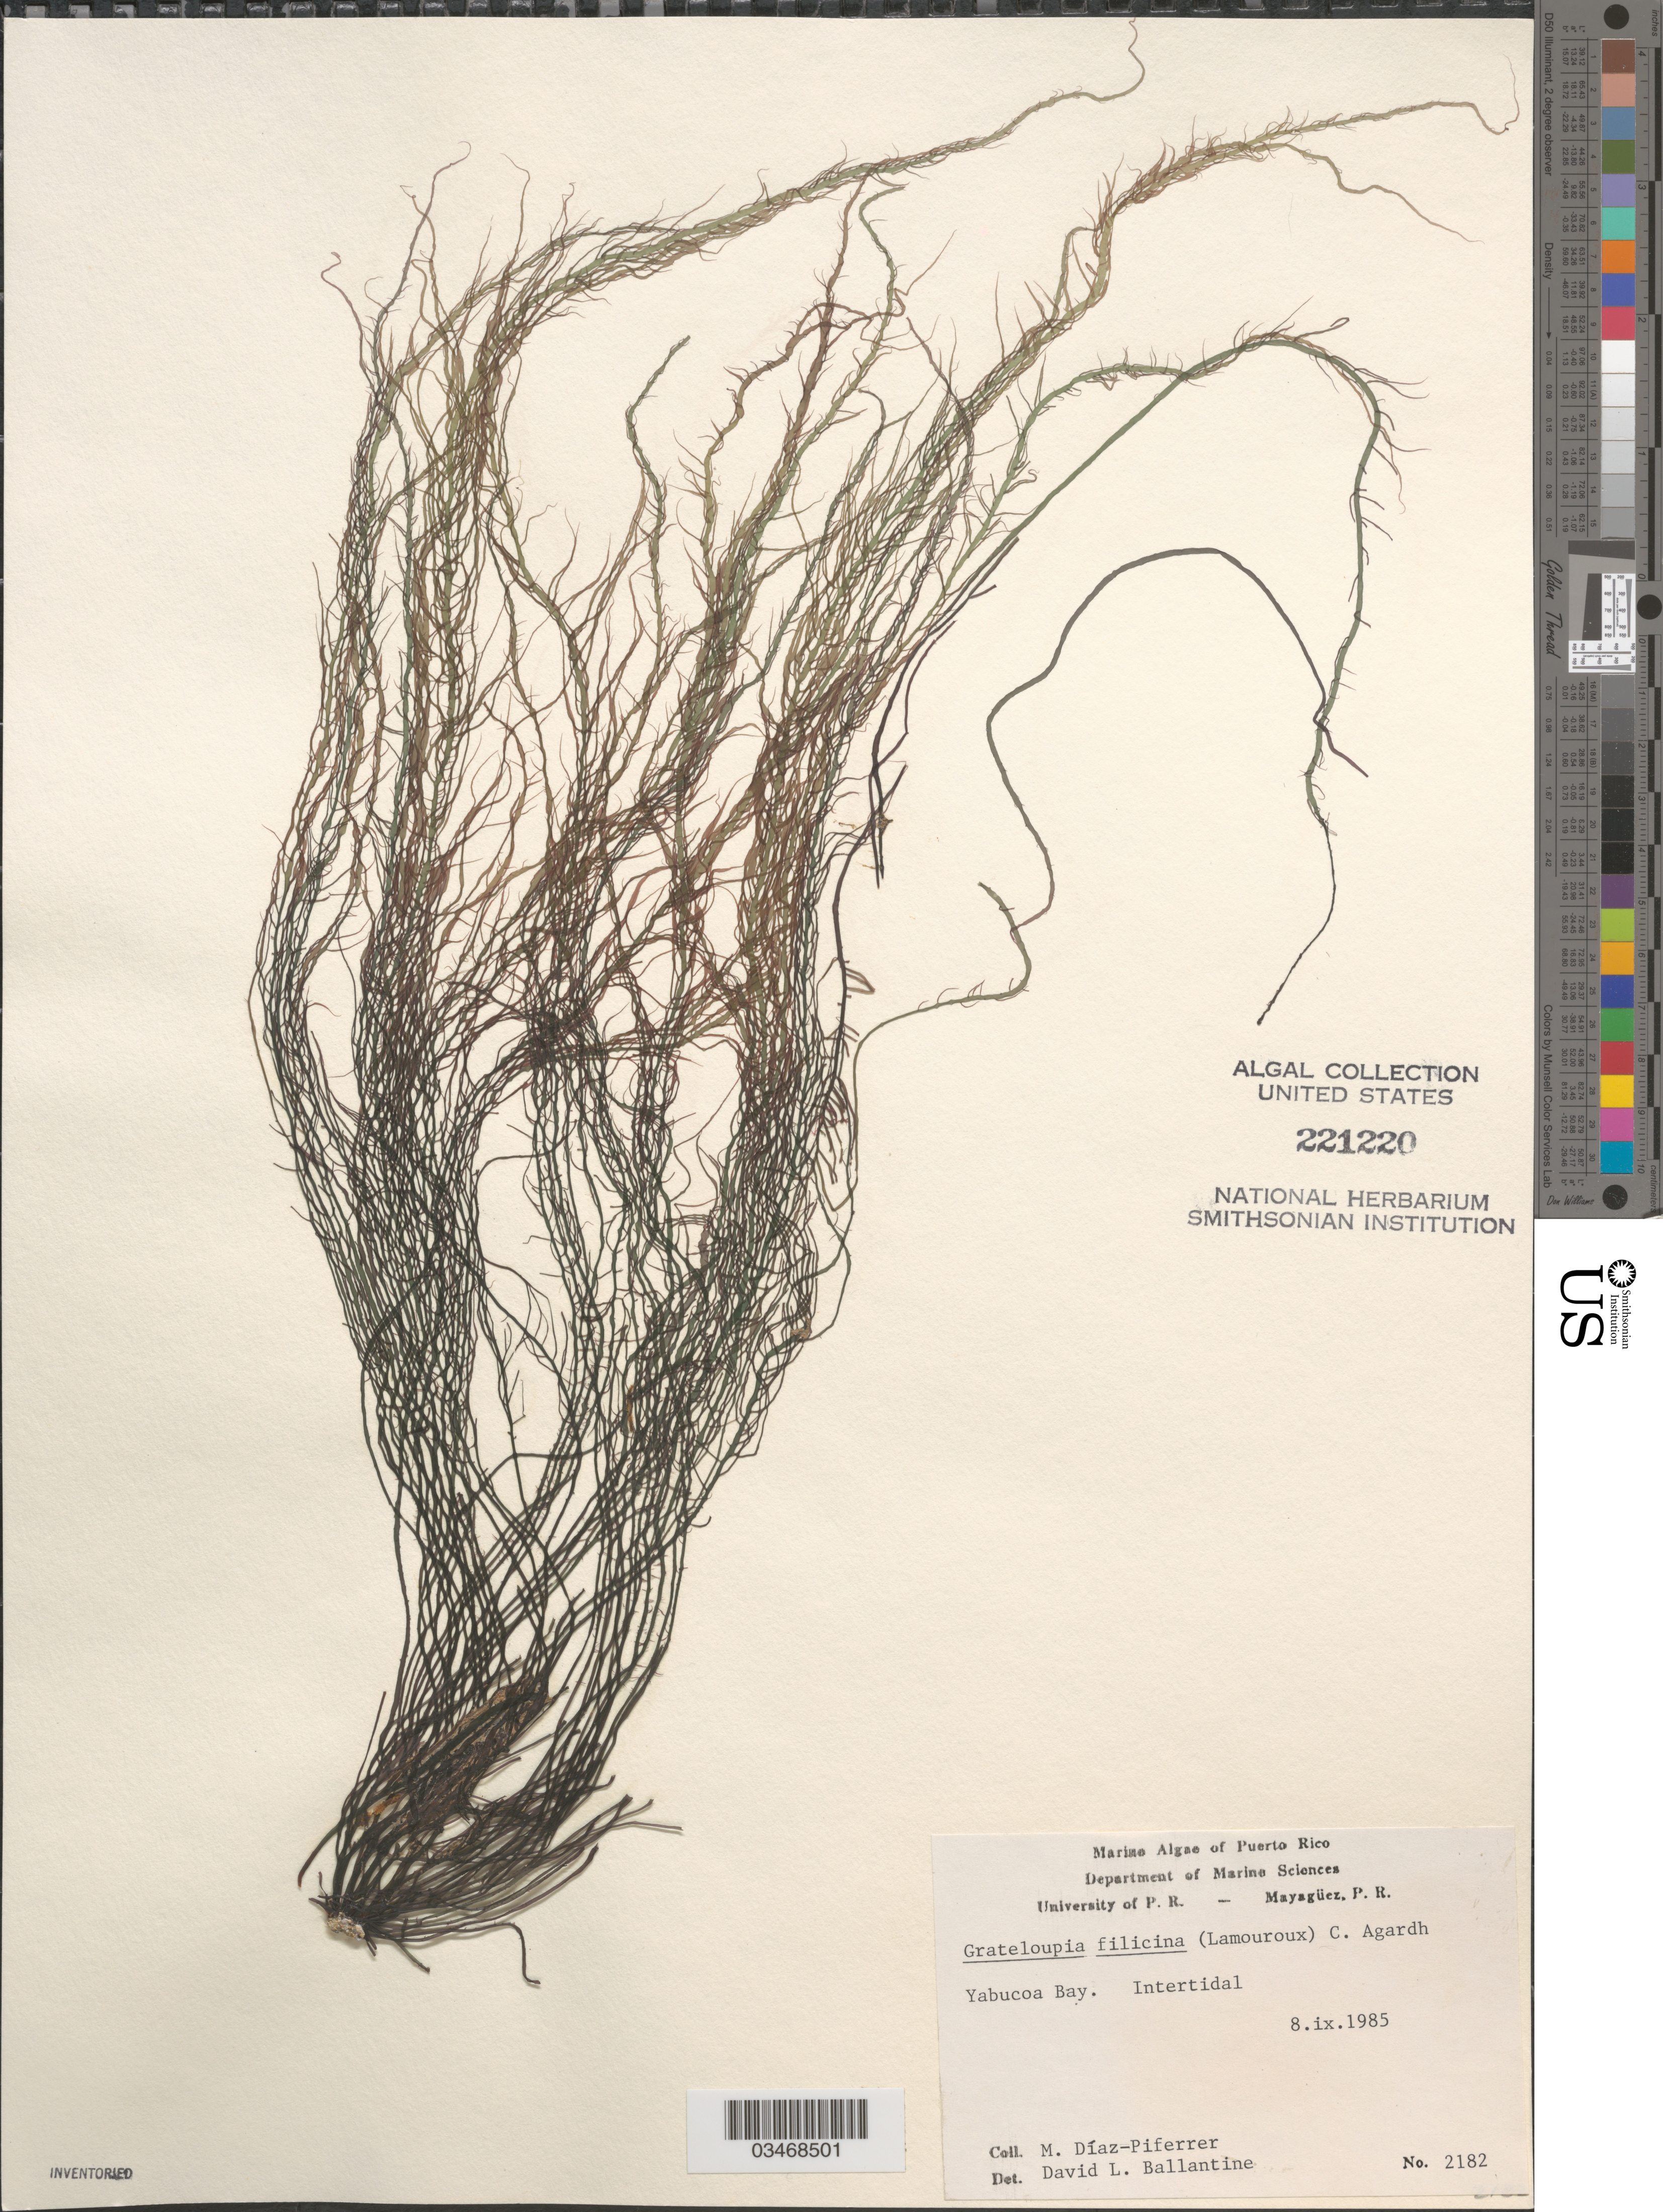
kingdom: Plantae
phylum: Rhodophyta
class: Florideophyceae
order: Halymeniales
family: Halymeniaceae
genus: Grateloupia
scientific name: Grateloupia filicina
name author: (J.V.Lamouroux) C. Agardh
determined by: Ballantine, D. L.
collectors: M. Diaz-Piferrer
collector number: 2182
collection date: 1985-09-08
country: Puerto Rico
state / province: Yabucoa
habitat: Intertidal.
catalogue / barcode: US 221220